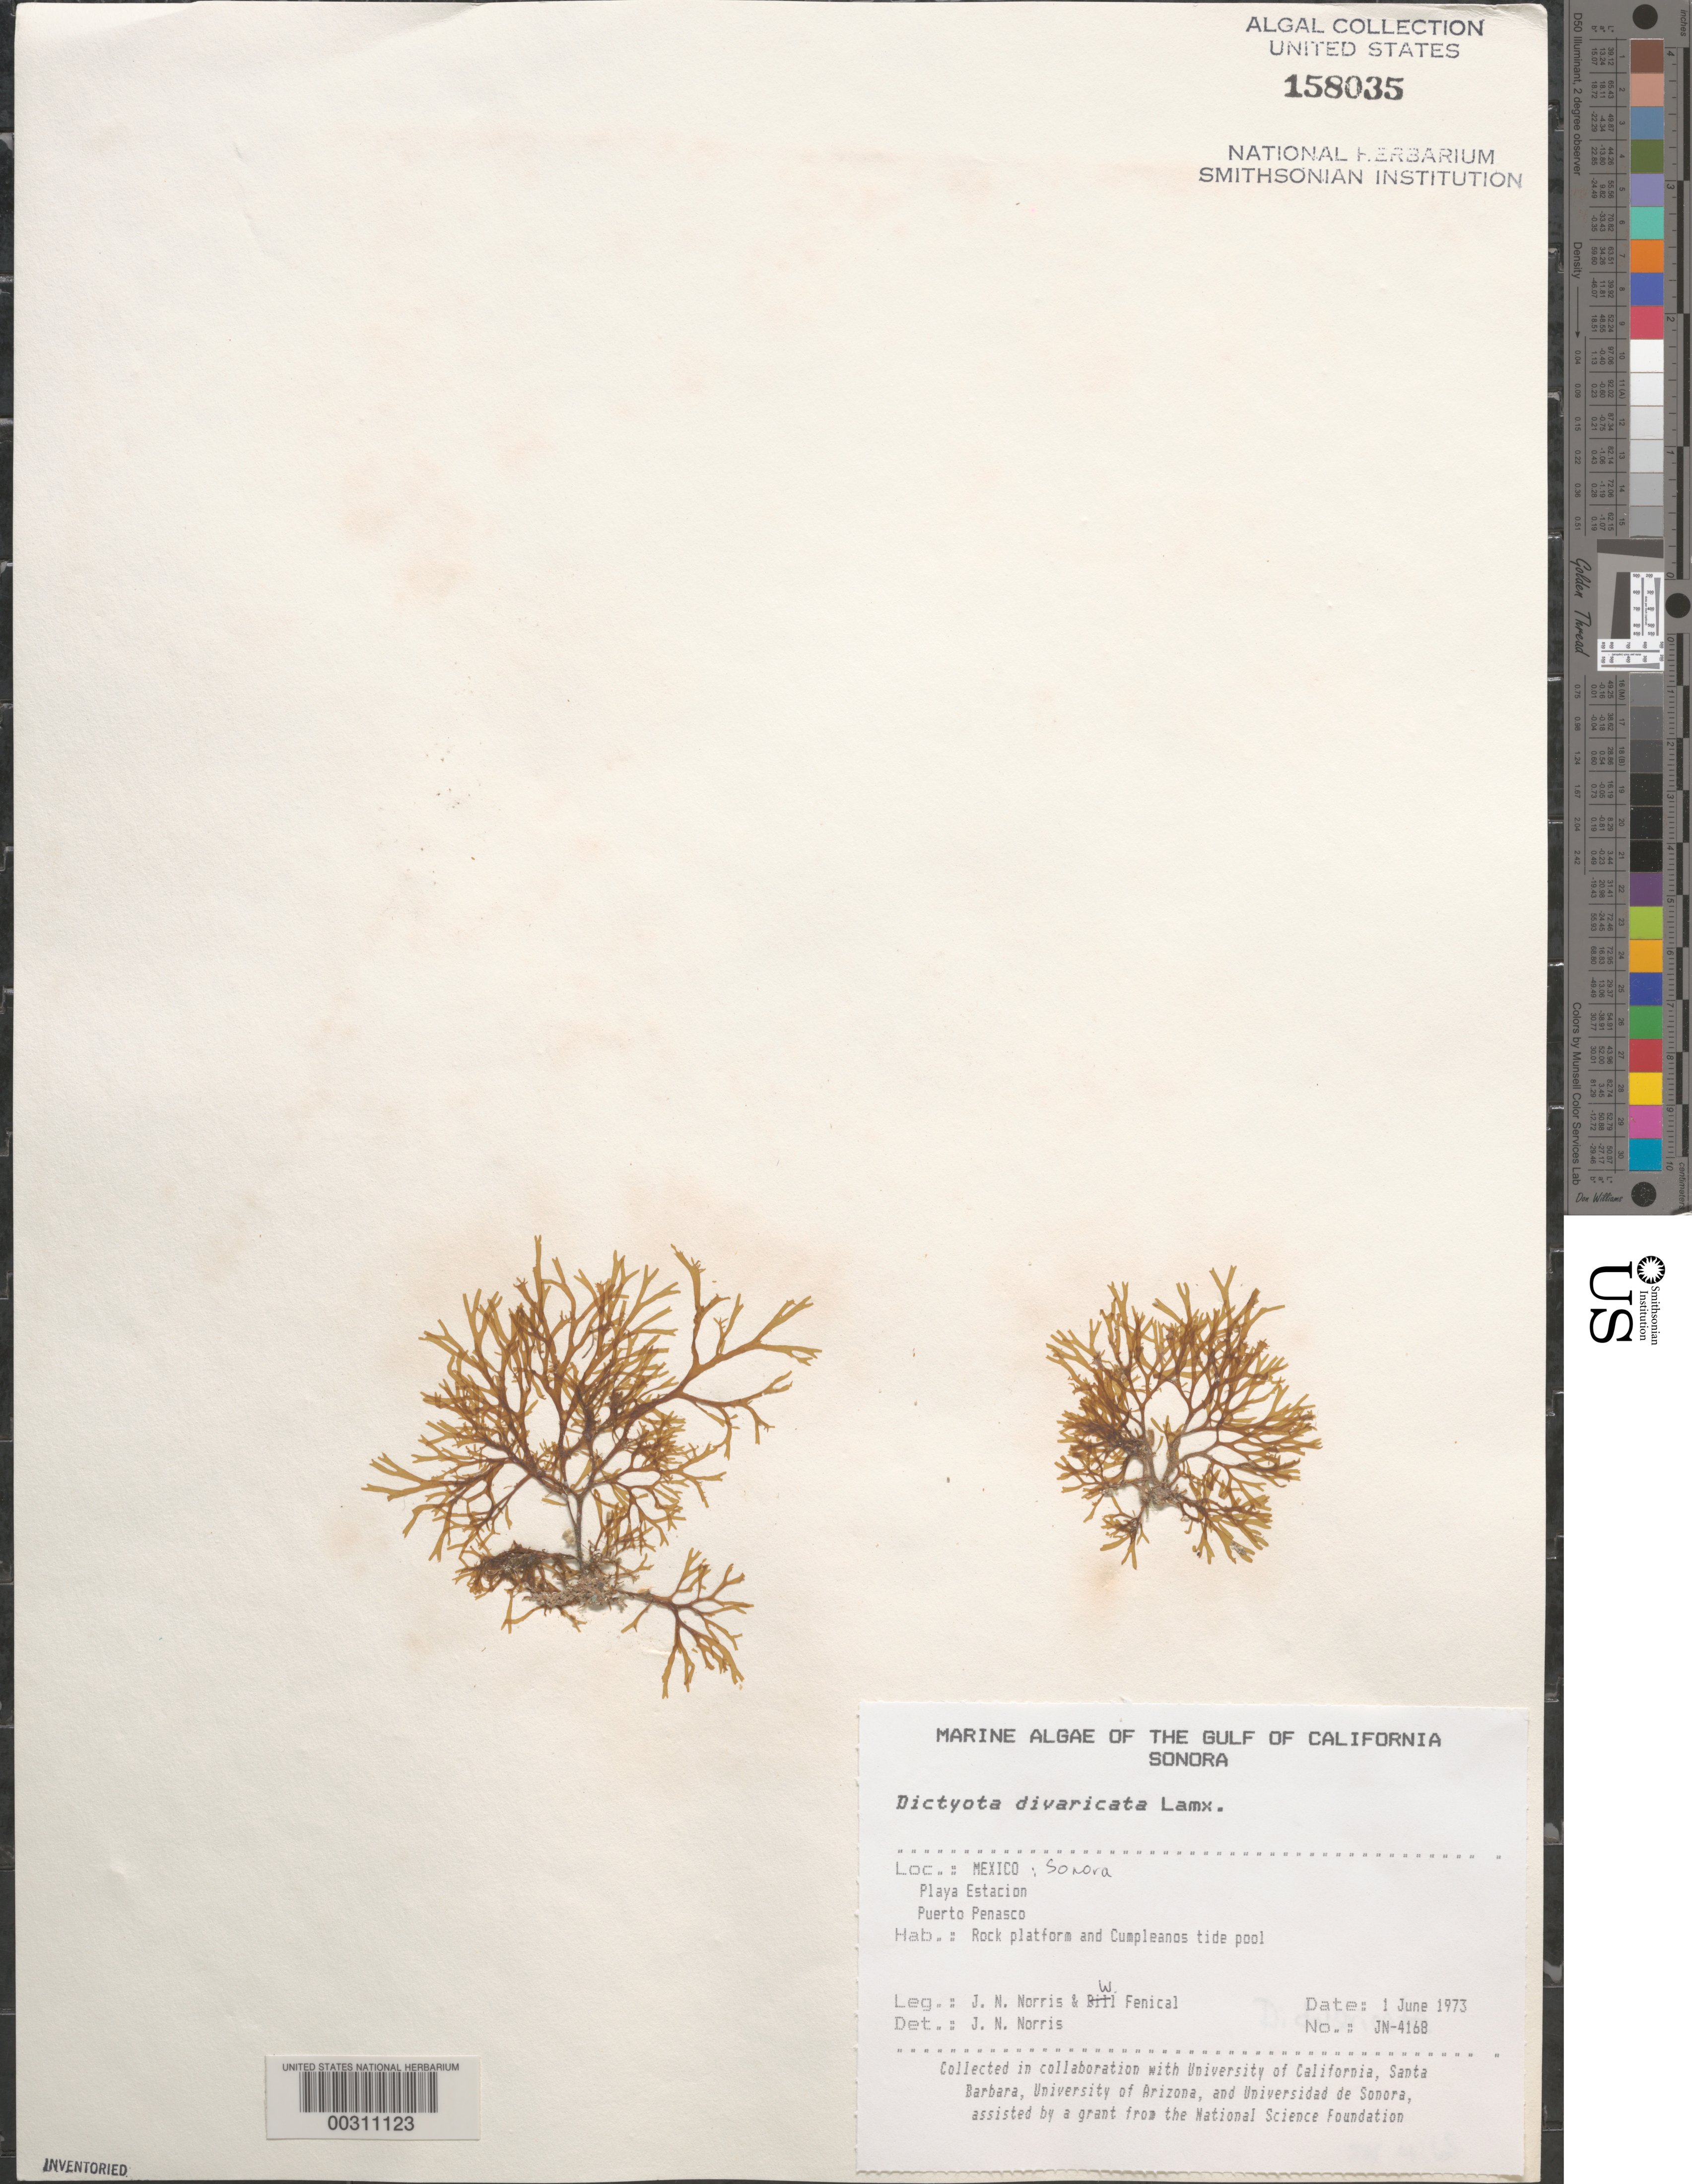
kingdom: Chromista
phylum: Ochrophyta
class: Phaeophyceae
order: Dictyotales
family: Dictyotaceae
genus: Dictyota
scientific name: Dictyota divaricata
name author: J.V.Lamouroux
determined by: Norris, James N.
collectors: J. N. Norris & W. Fenical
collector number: JN-4168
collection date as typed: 01 Jun 1973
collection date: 1973-06-01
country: Mexico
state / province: Sonora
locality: Playa Estacion, Puerto Penasco, Cumpleanos Tide Pool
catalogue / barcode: US 158035